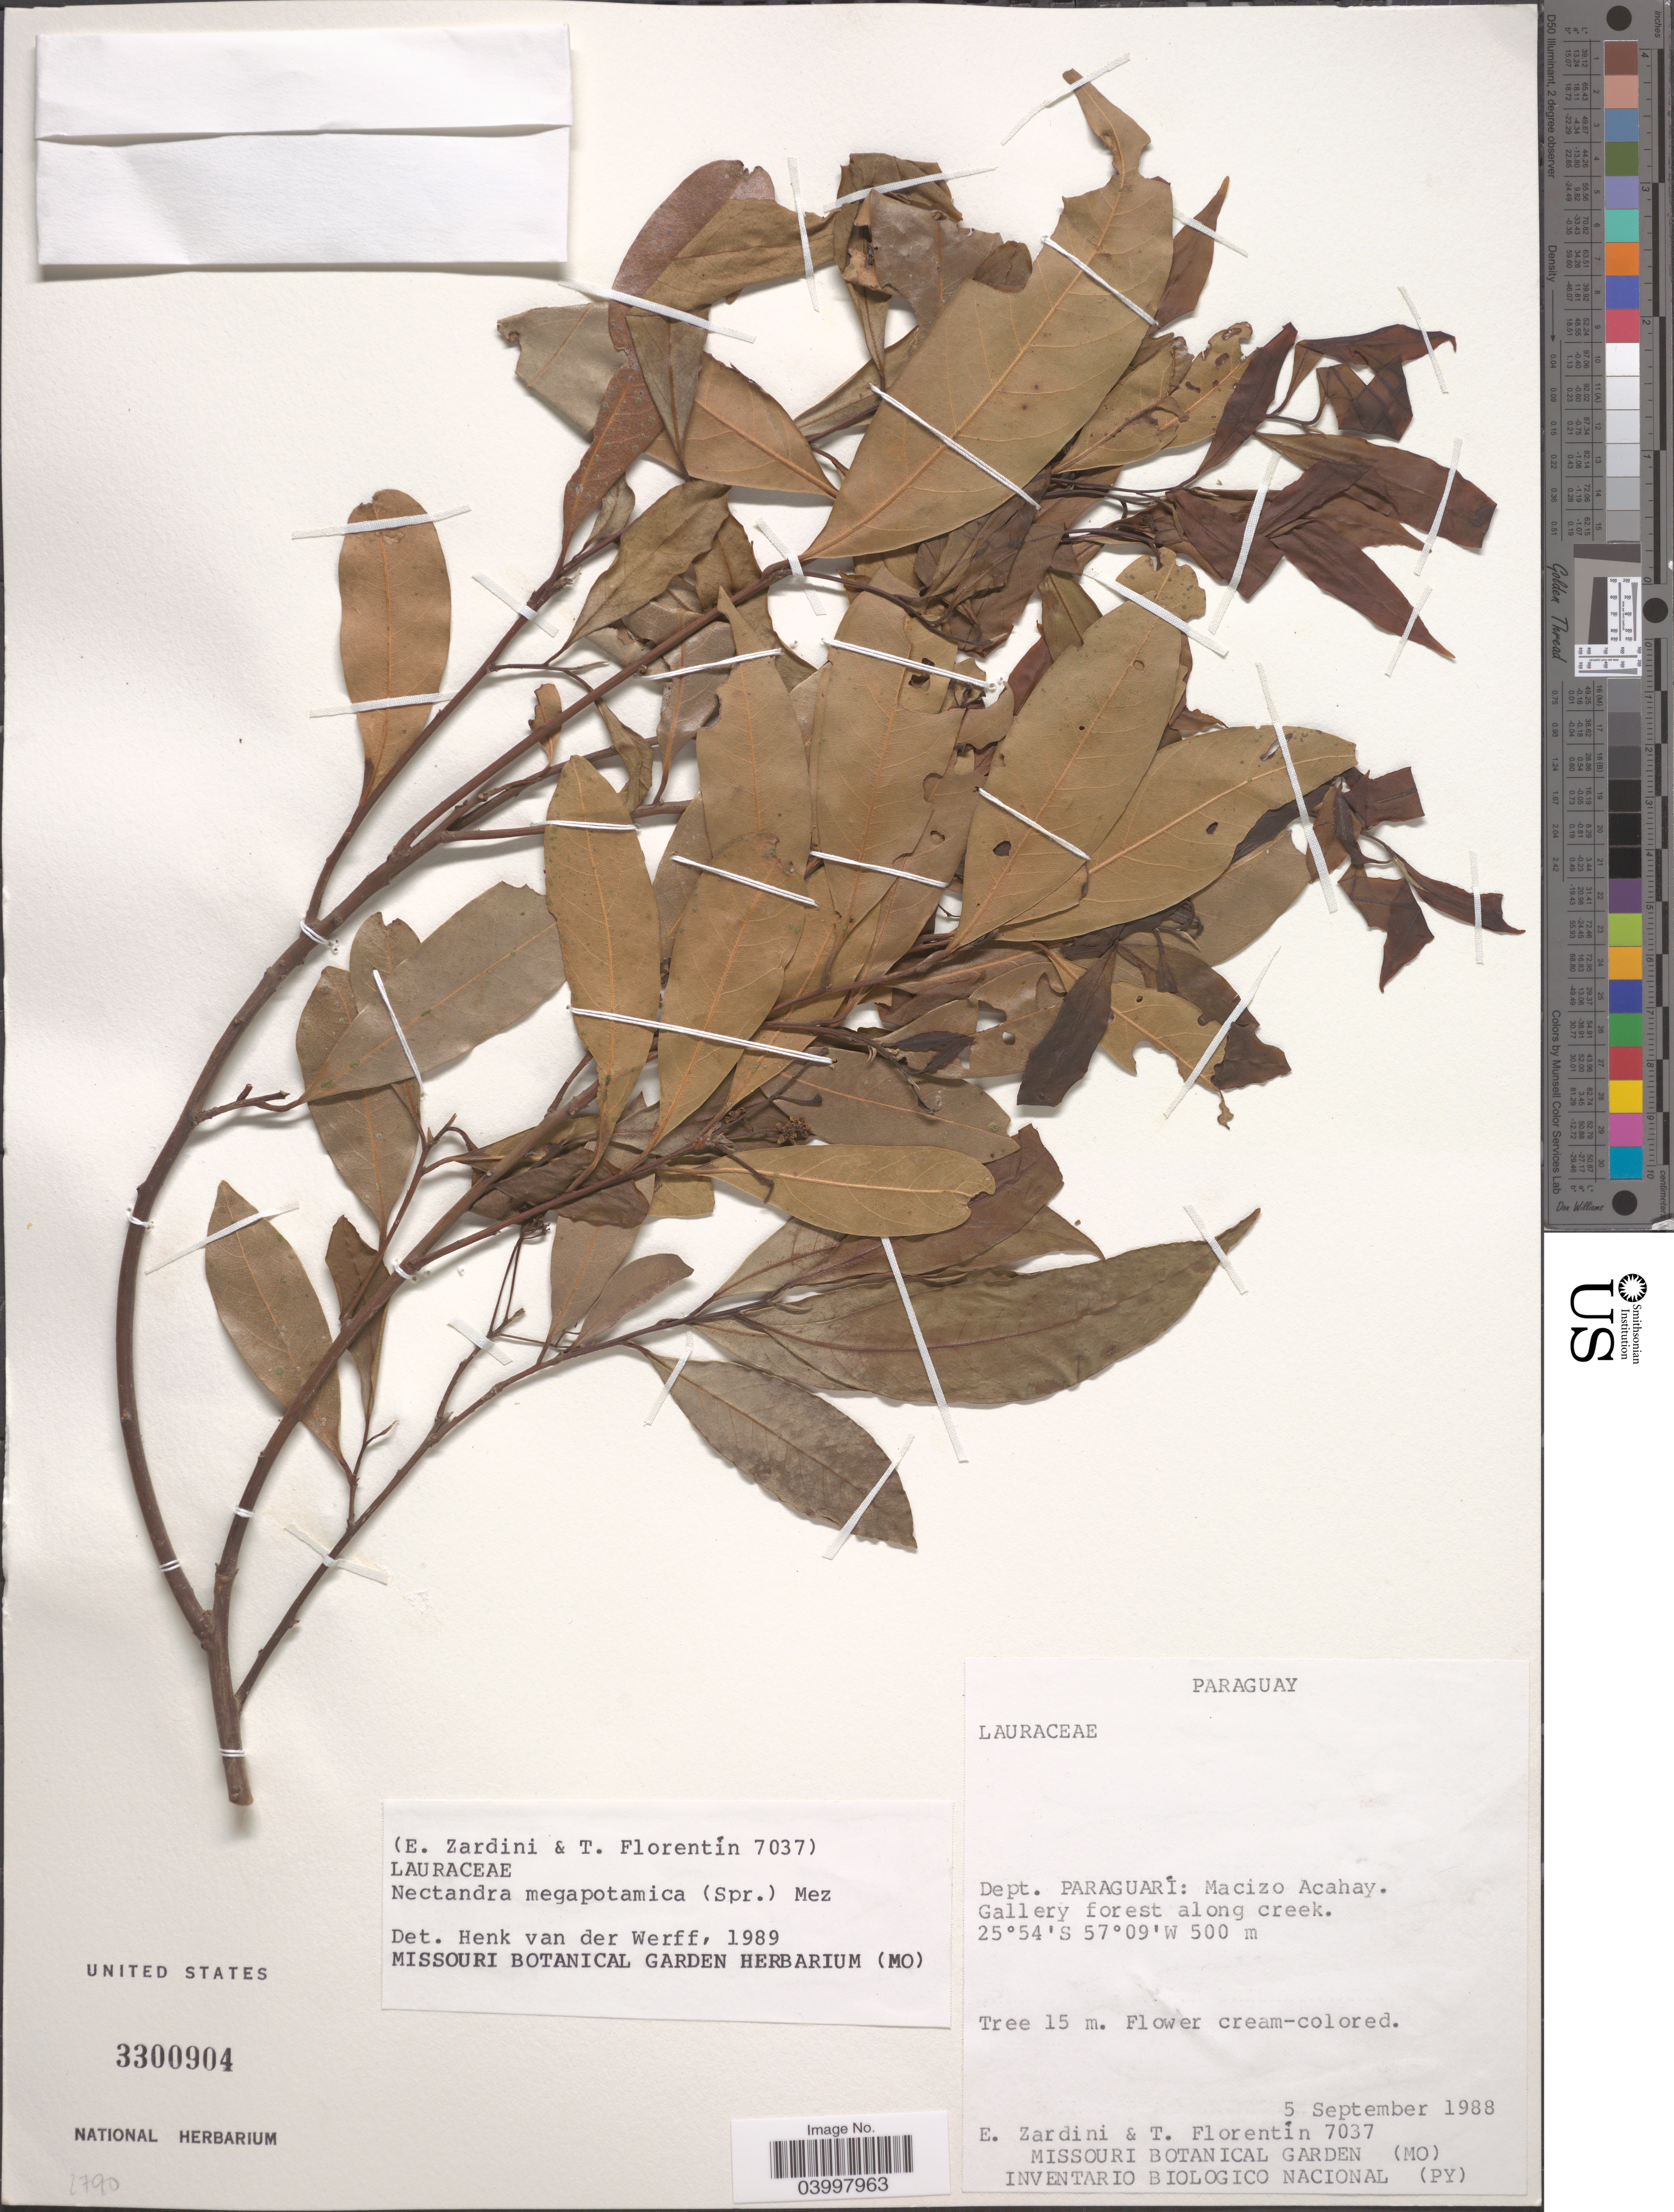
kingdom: Plantae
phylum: Tracheophyta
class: Magnoliopsida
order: Laurales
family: Lauraceae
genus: Nectandra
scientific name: Nectandra megapotamica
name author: Mez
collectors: E. Zardini & T. Florentin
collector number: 7037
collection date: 1988-09-05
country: Paraguay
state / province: Paraguari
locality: Dept. Paraguarí: Macizo Acahay. Gallery forest along creek.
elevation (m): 500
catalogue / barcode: US 3300904